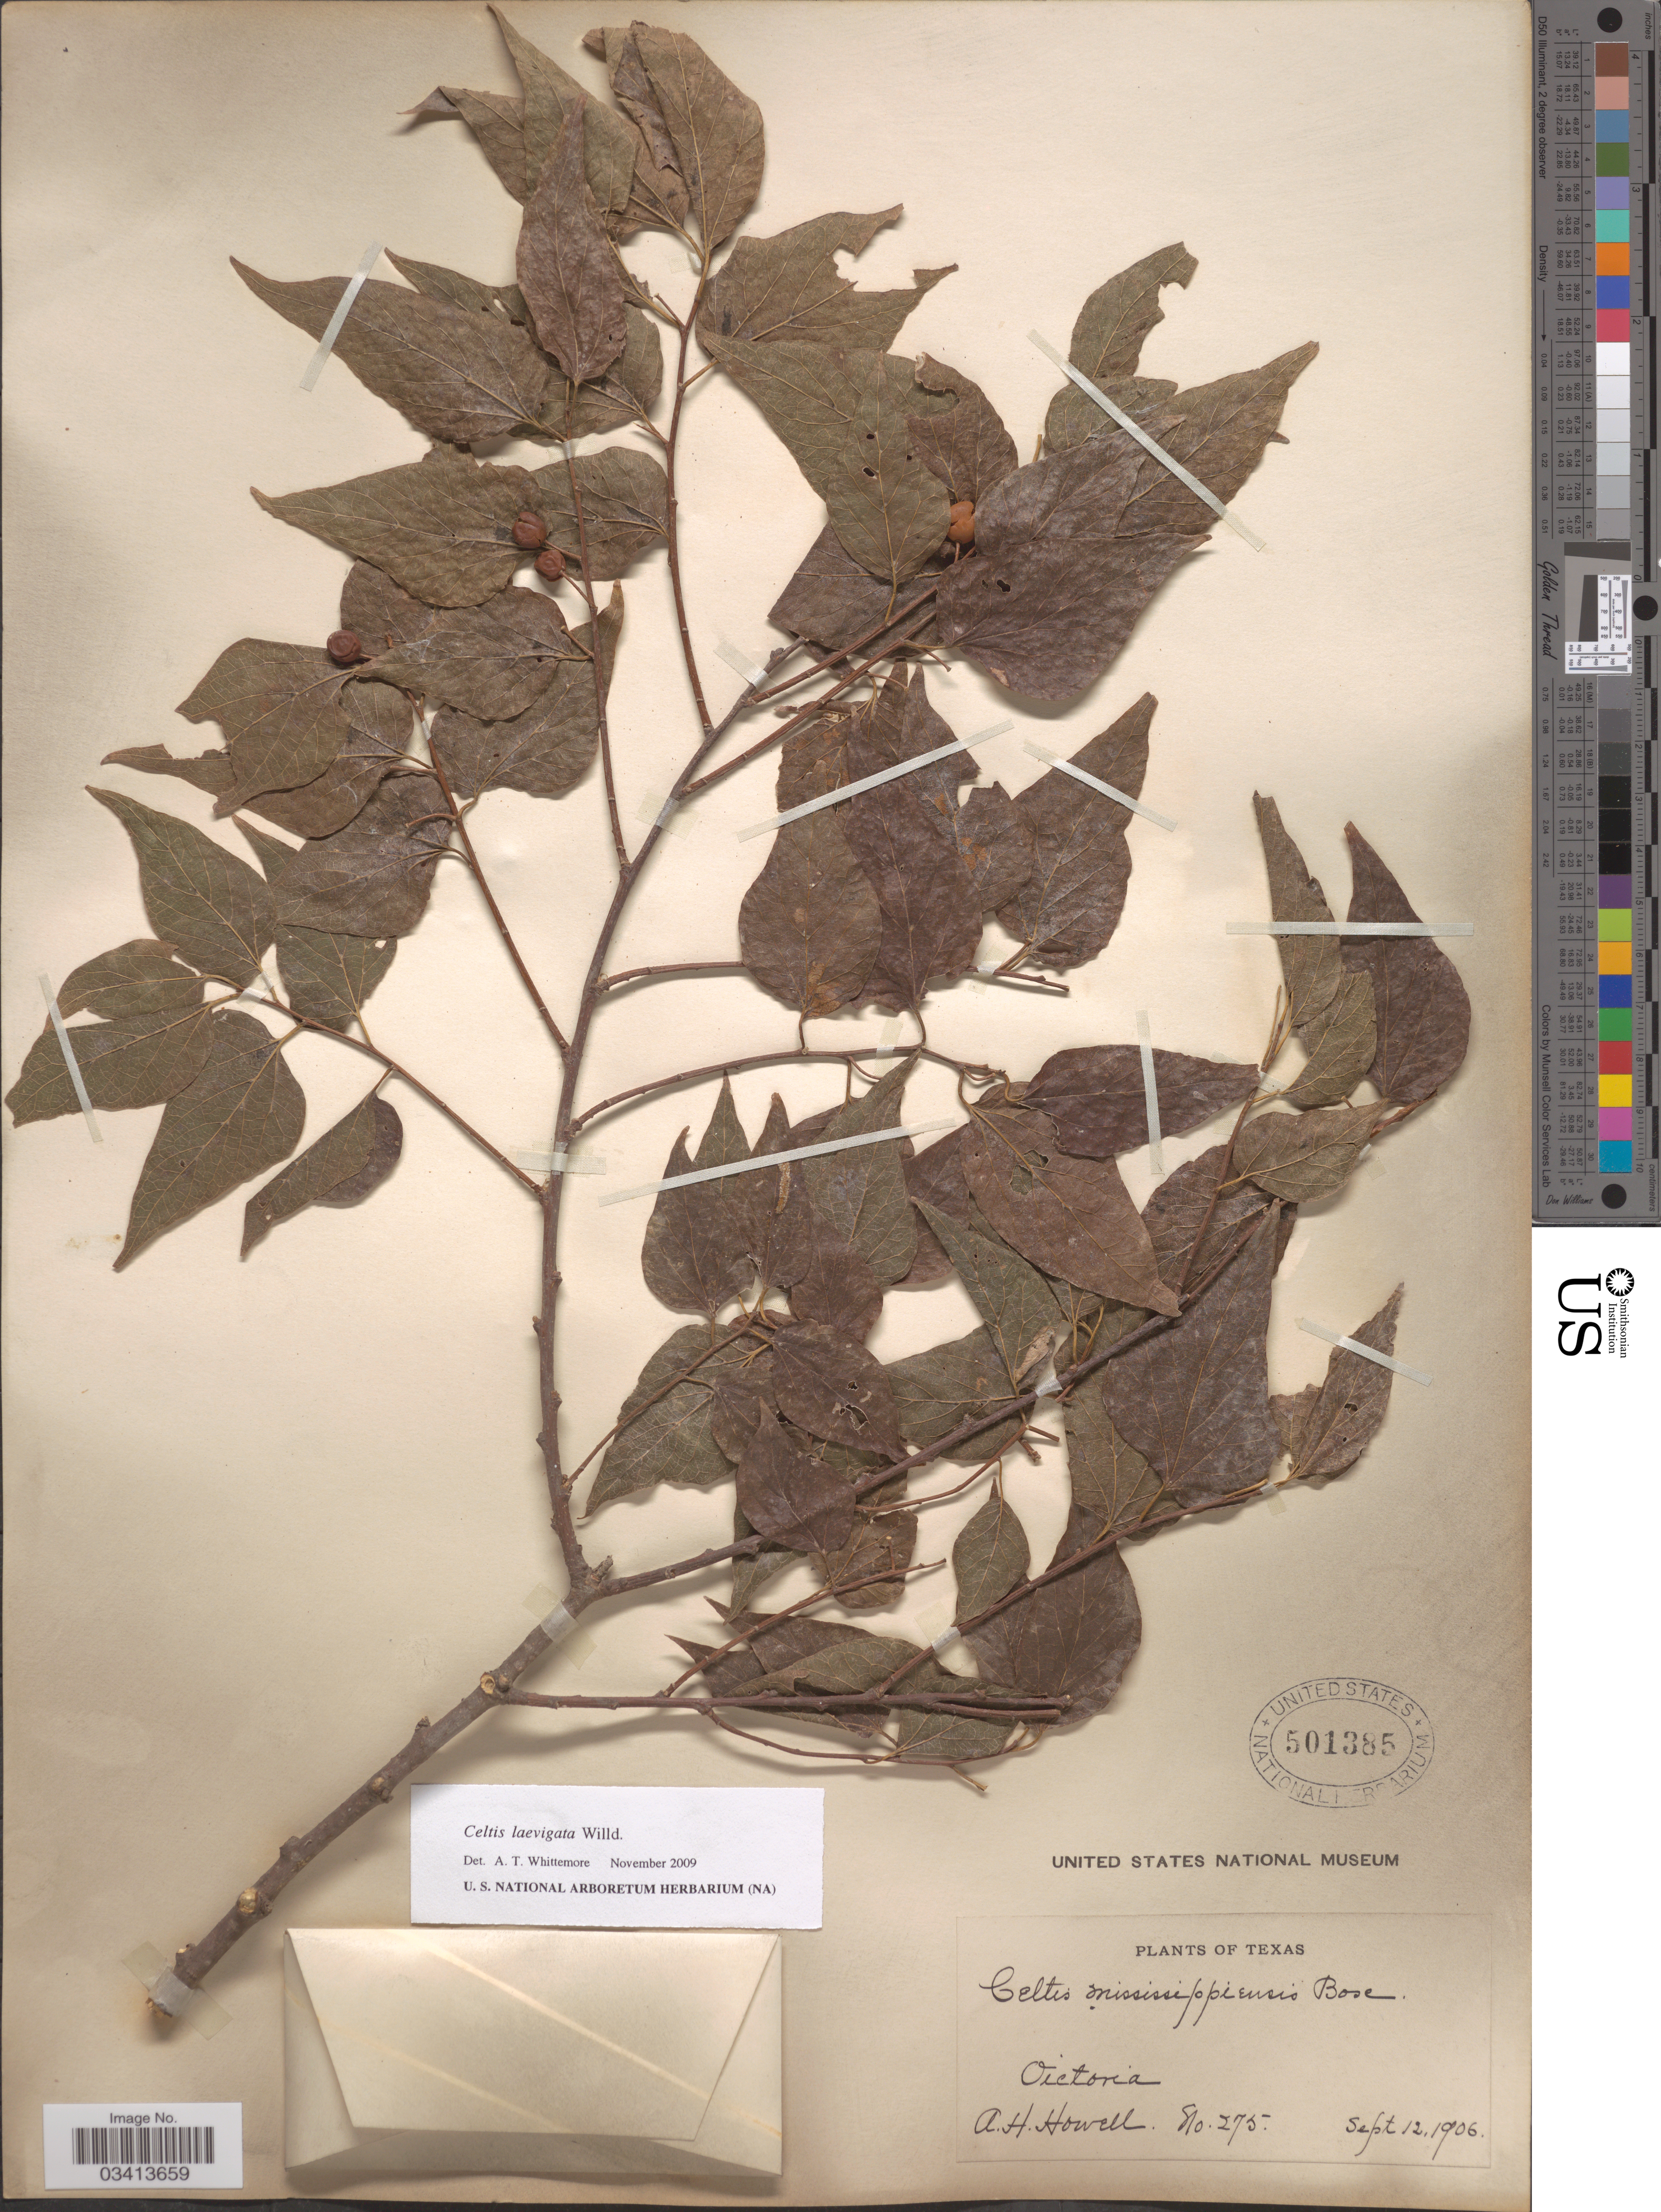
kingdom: Plantae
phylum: Tracheophyta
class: Magnoliopsida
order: Rosales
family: Cannabaceae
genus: Celtis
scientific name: Celtis laevigata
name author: Willd.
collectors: A. Howell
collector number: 275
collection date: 1906-09-12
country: United States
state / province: Texas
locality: Victoria.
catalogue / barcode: US 501385